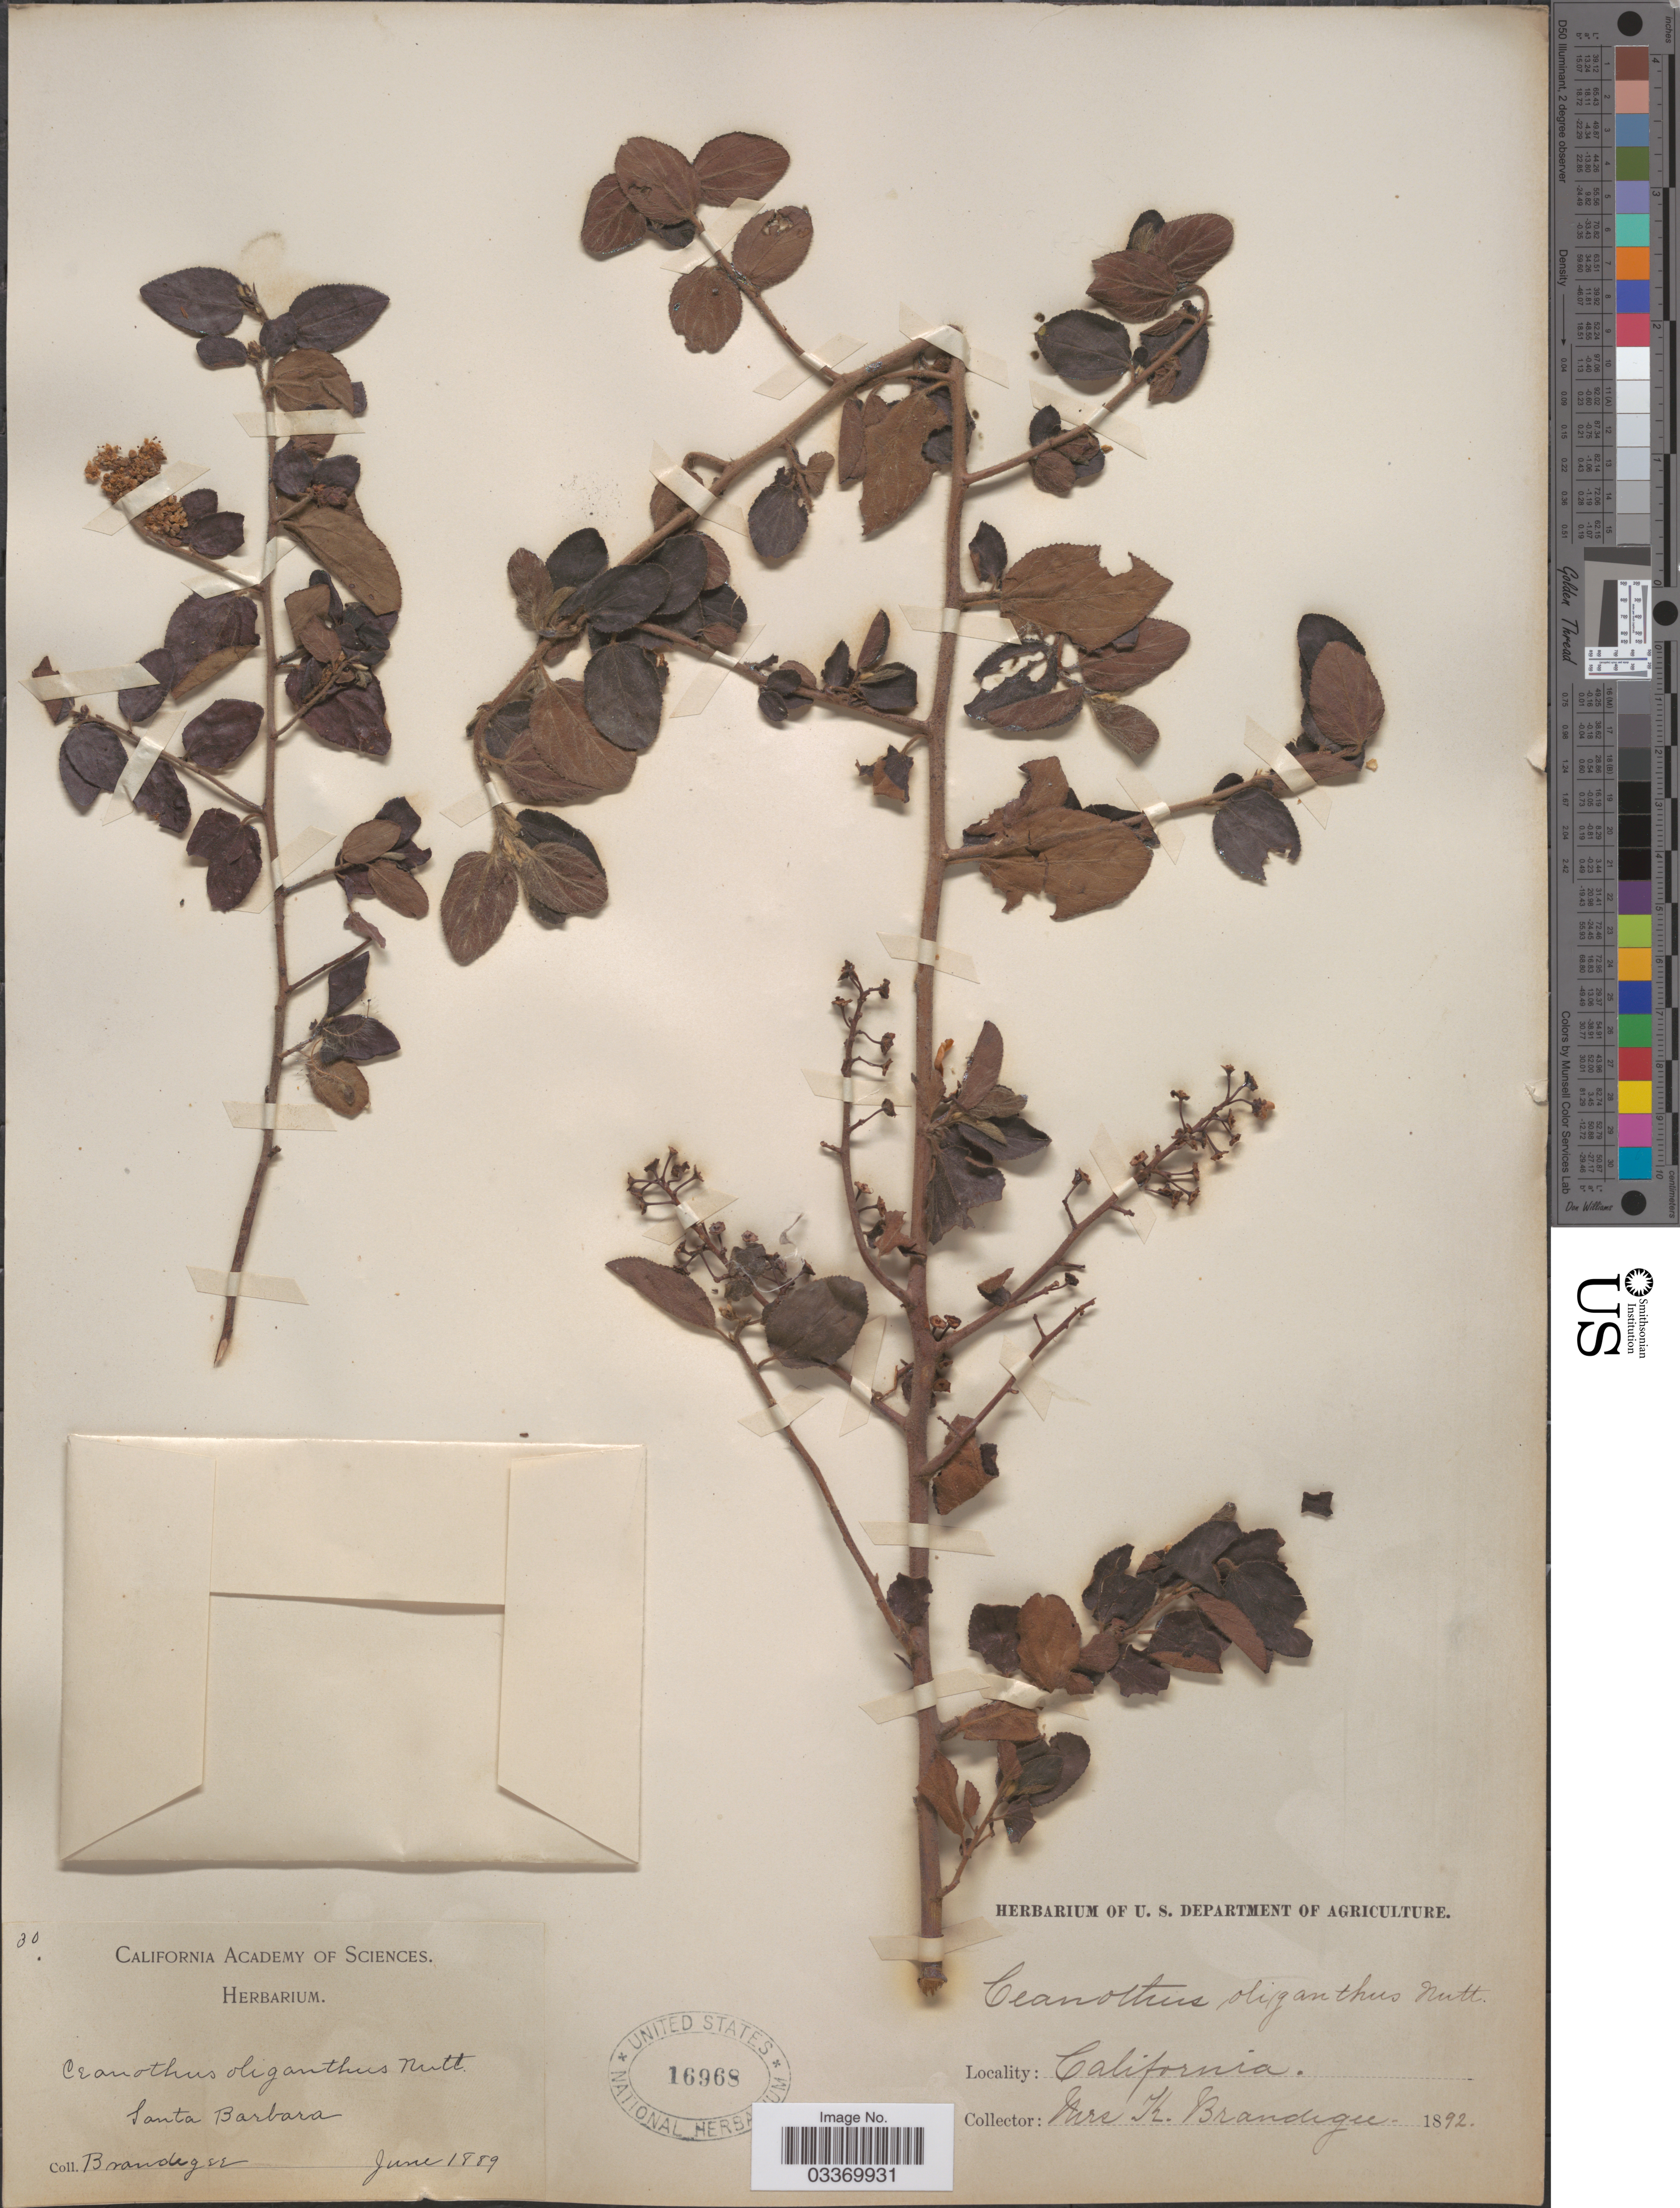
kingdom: Plantae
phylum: Tracheophyta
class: Magnoliopsida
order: Rosales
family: Rhamnaceae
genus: Ceanothus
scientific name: Ceanothus oliganthus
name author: Nutt.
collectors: K. Brandegee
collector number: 30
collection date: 1889-06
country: United States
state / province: California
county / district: Santa Barbara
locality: Santa Barbara.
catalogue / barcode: US 16968